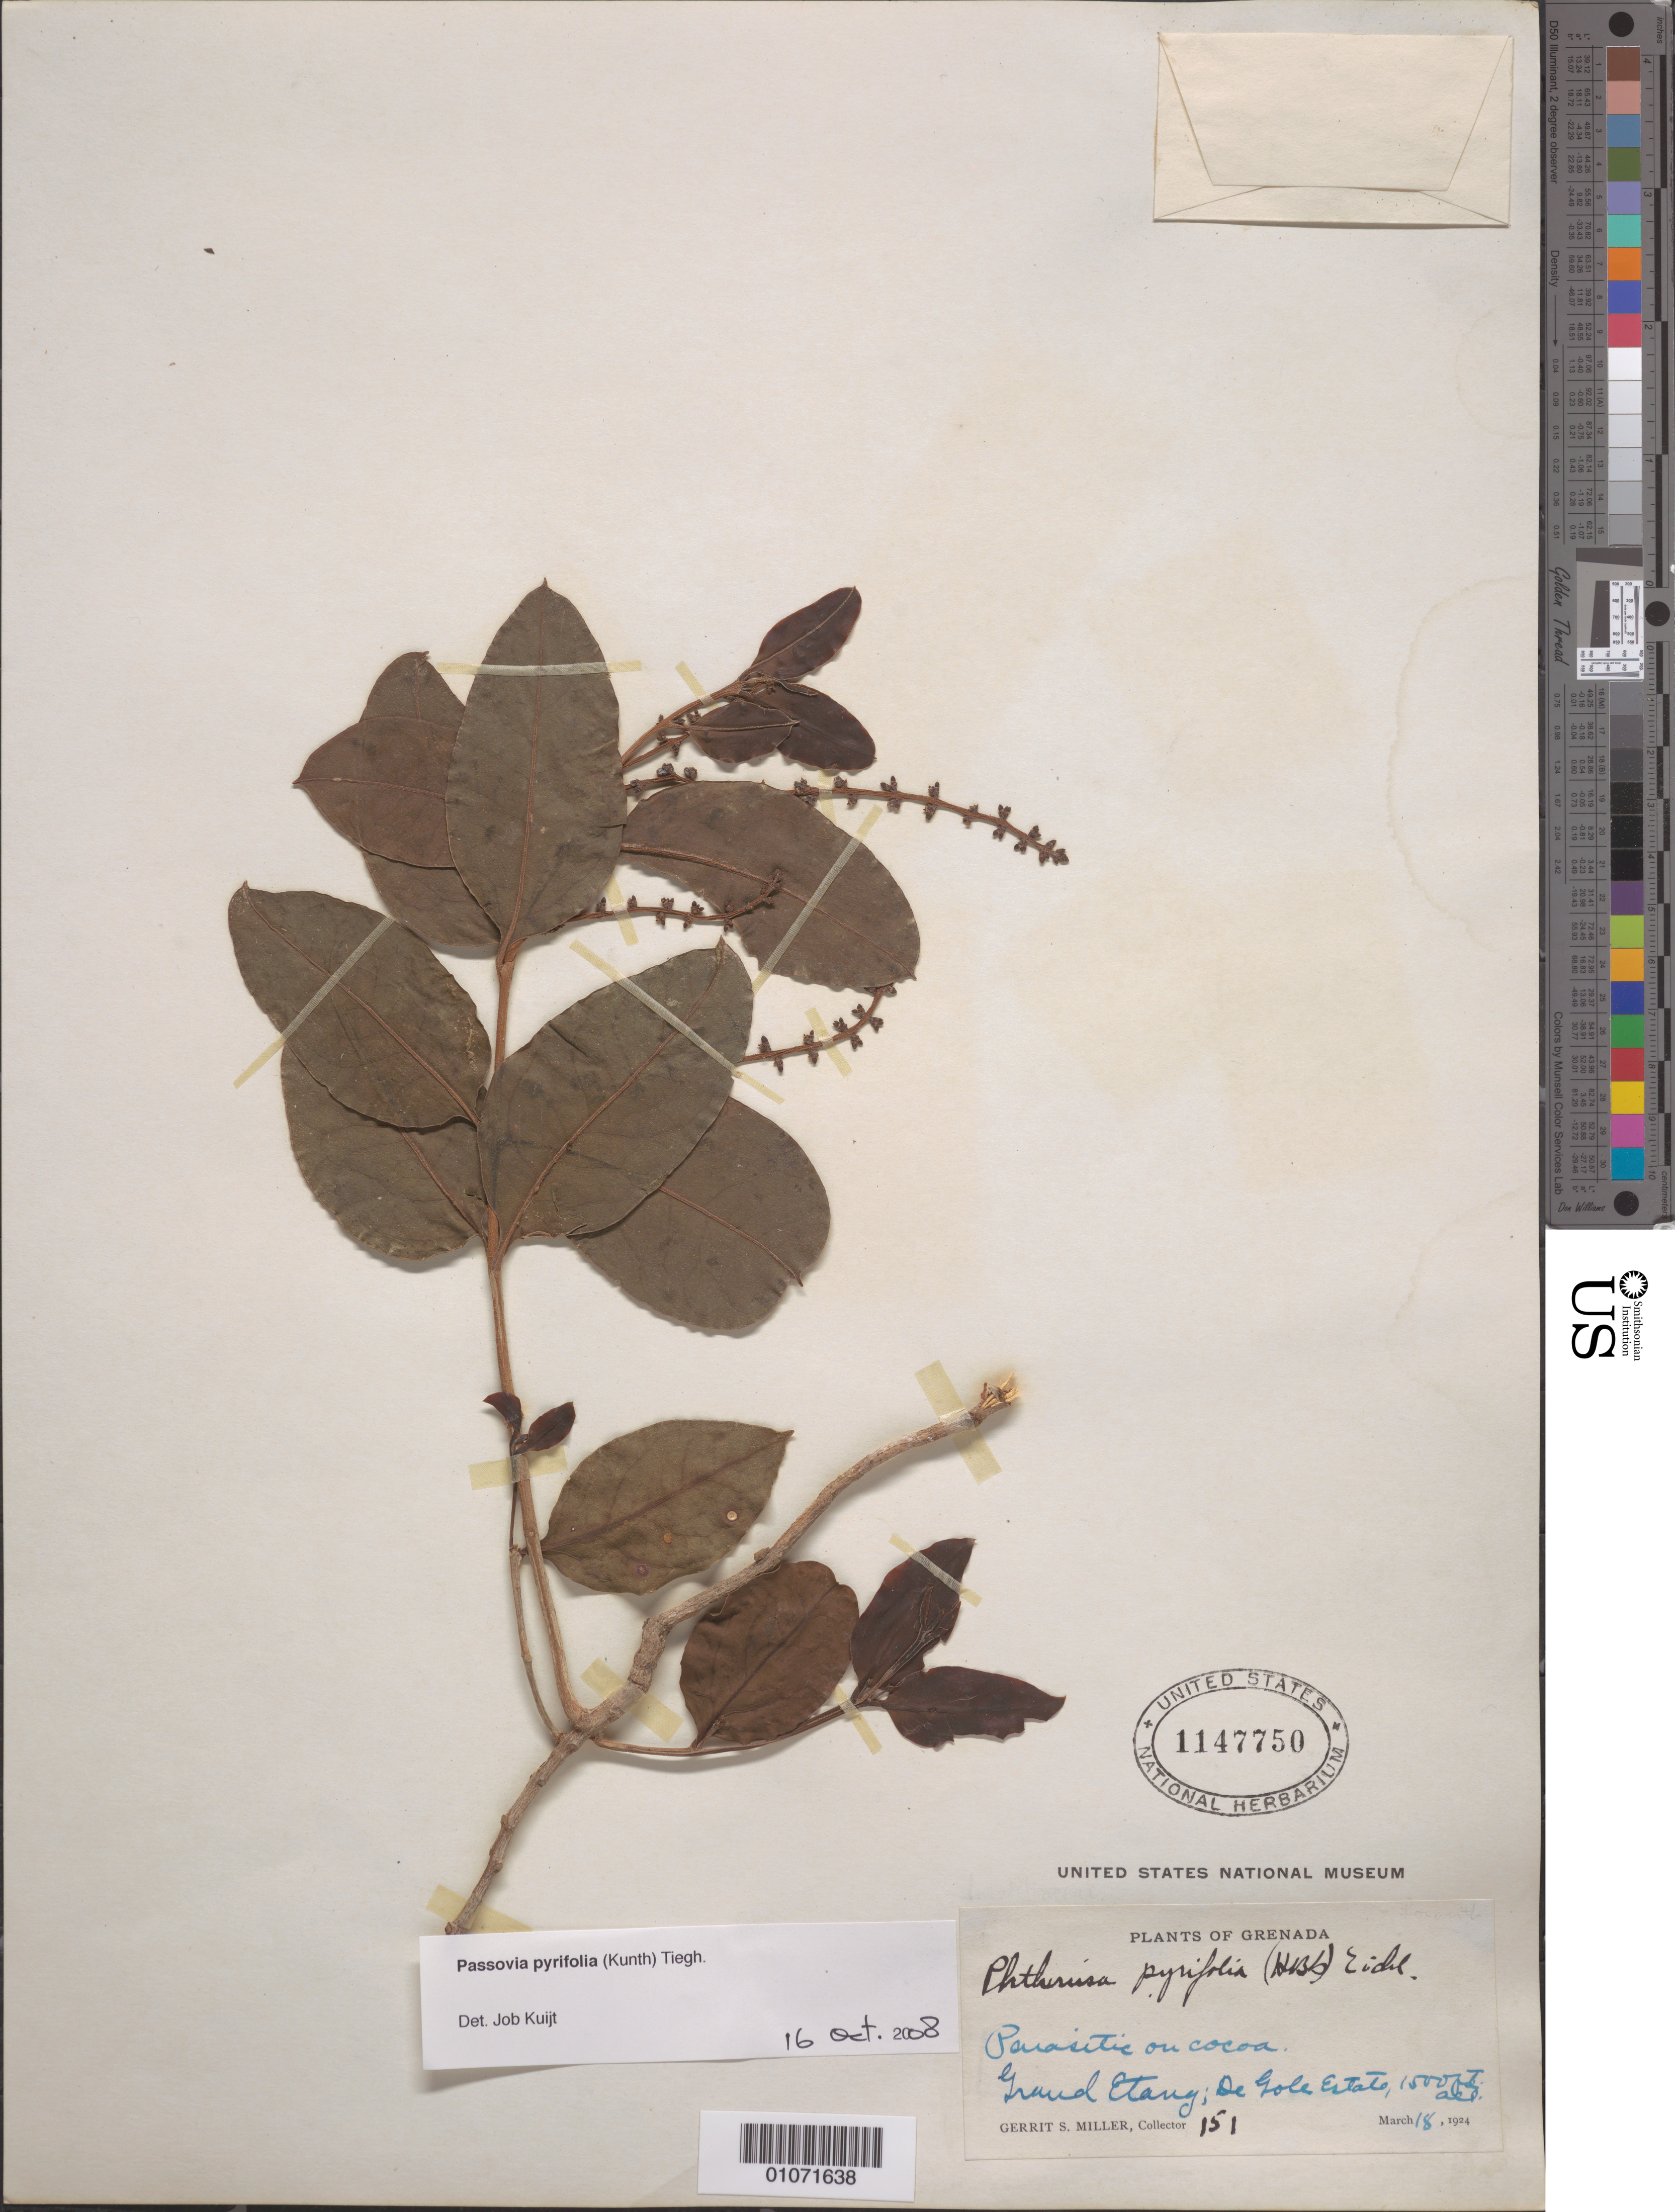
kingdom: Plantae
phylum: Tracheophyta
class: Magnoliopsida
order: Santalales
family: Loranthaceae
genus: Passovia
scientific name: Passovia pyrifolia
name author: (Kunth) Tiegh.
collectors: G. S. Miller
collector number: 151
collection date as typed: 18 Mar 1924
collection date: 1924-03-18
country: Grenada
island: Grenada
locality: Grand Etang. De Gole estate.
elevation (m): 457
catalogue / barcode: US 1147750